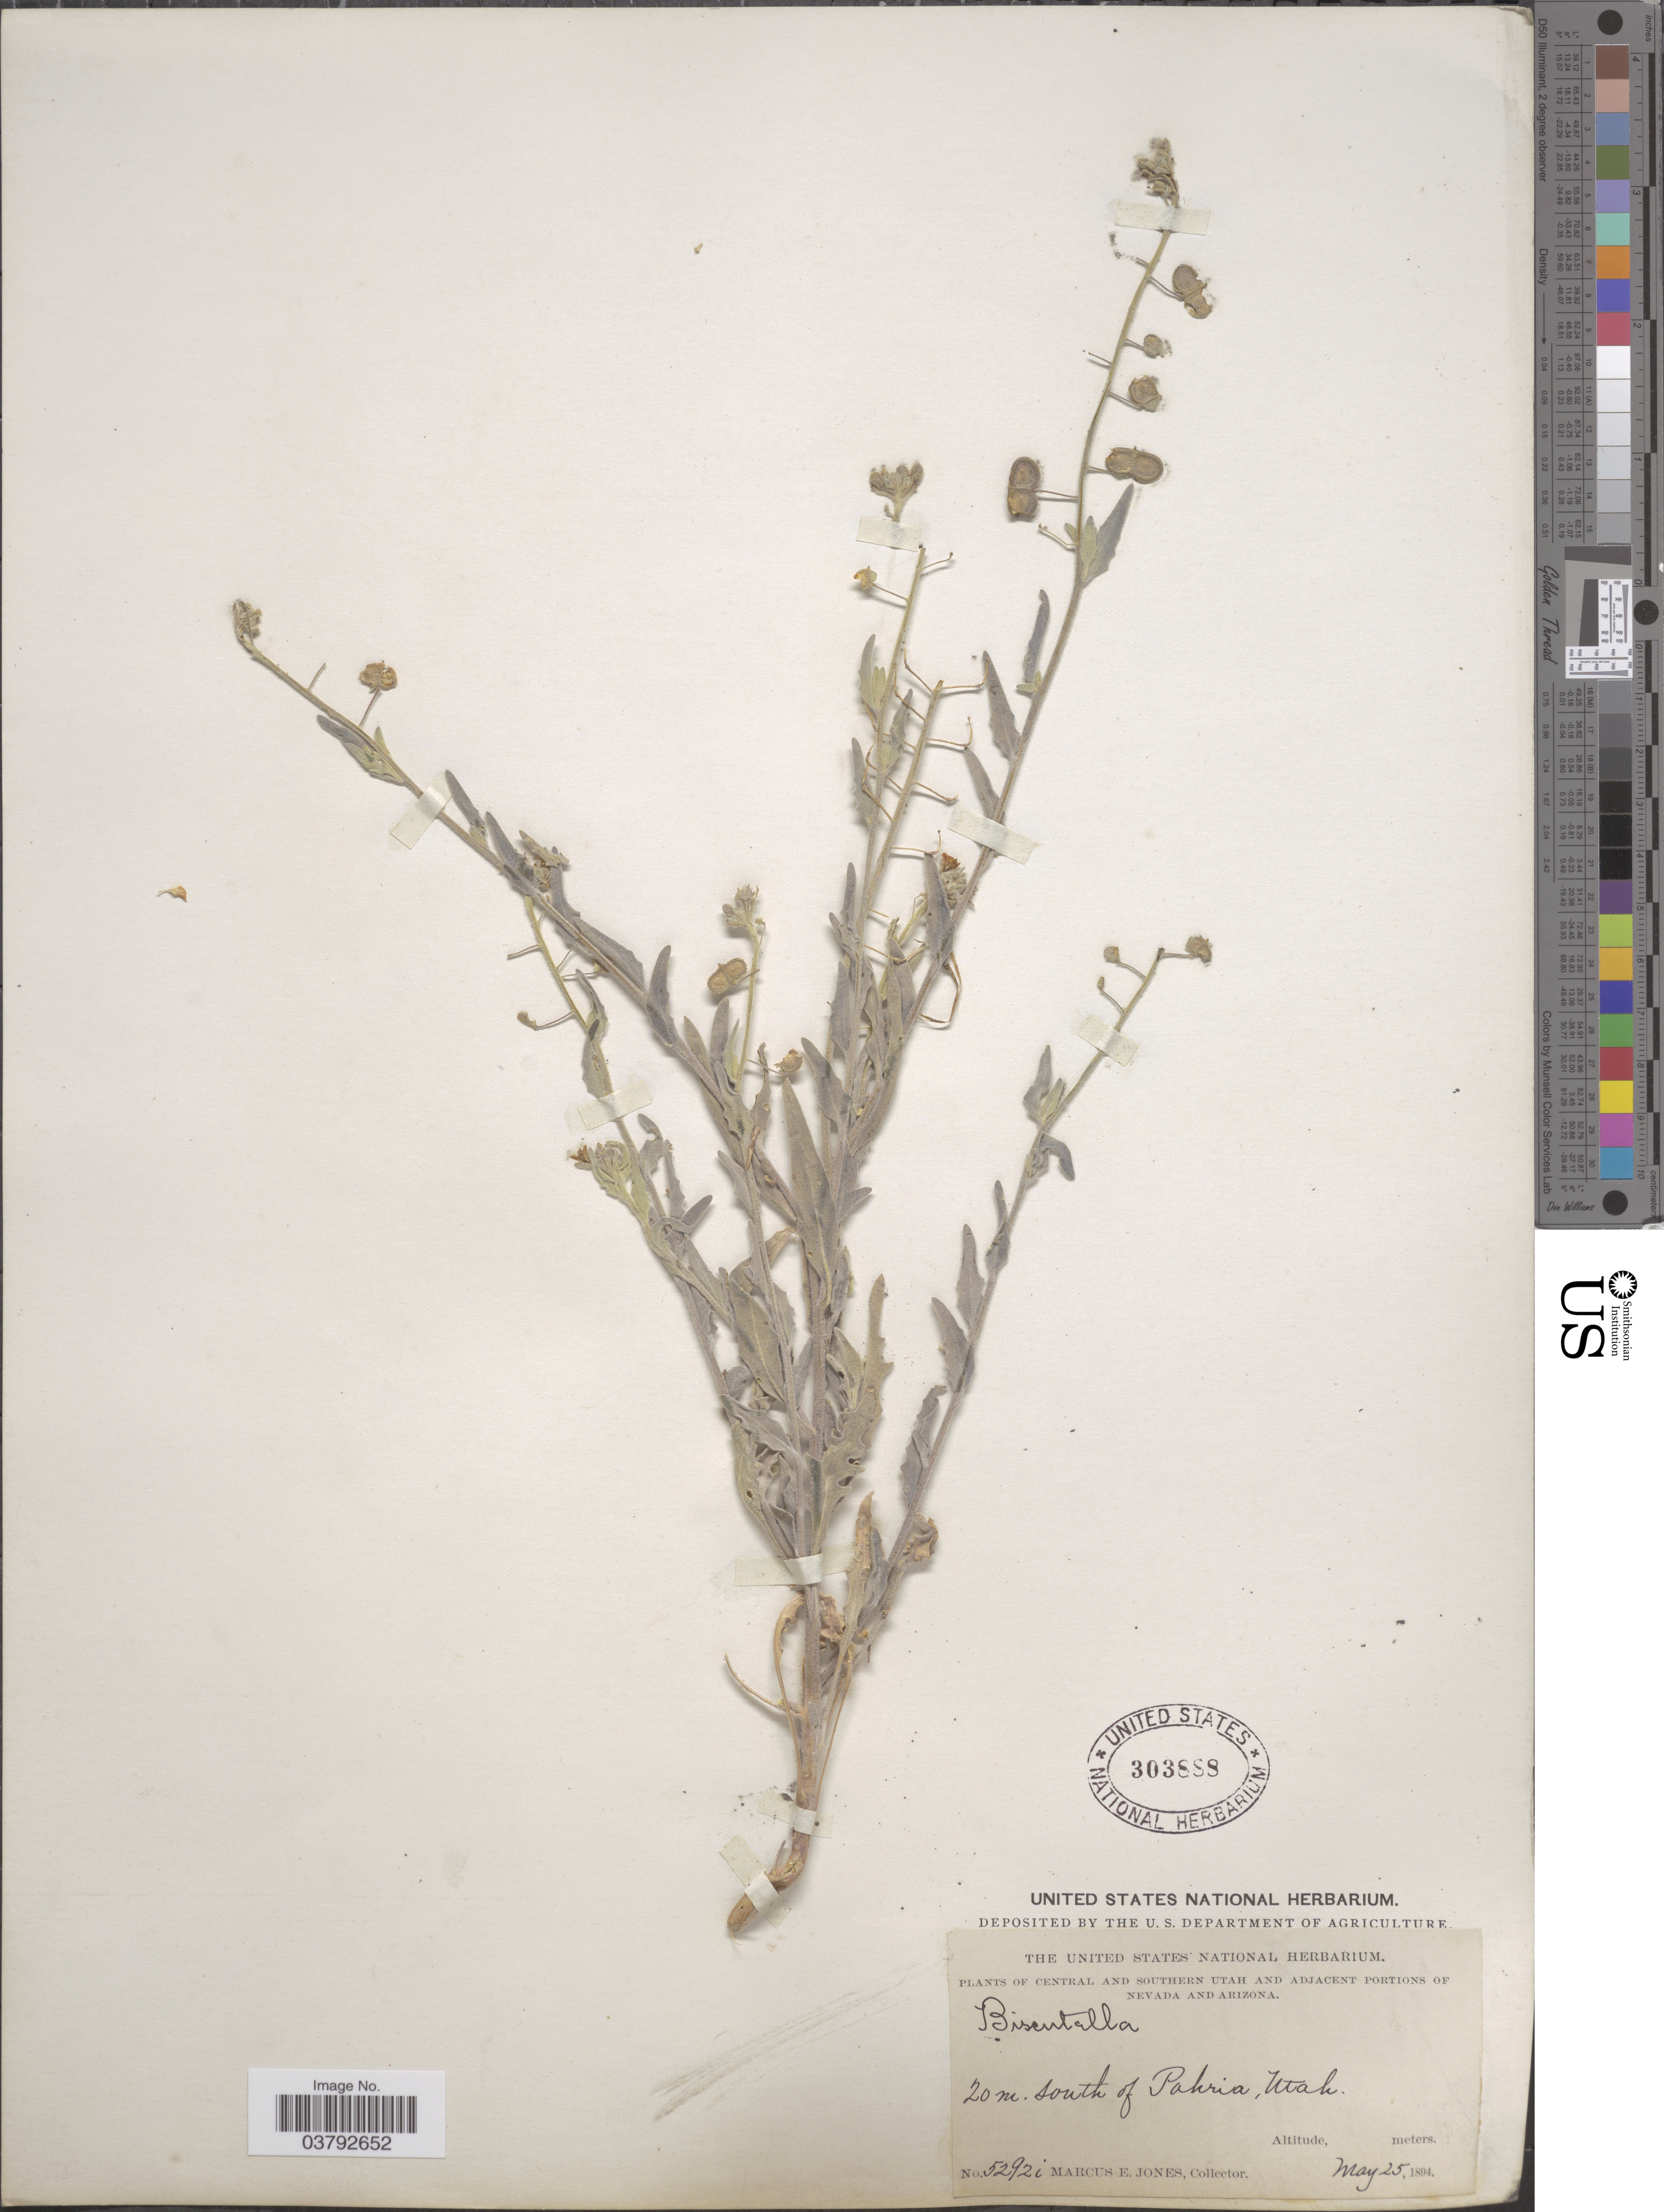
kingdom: Plantae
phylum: Tracheophyta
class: Magnoliopsida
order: Brassicales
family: Brassicaceae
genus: Dithyrea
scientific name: Dithyrea wislizeni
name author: Engelm.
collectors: M. E. Jones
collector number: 5292i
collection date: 1894-05-25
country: United States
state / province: Utah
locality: Central and Southern Utah. 20 m. south of Pahria.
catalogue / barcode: US 303888